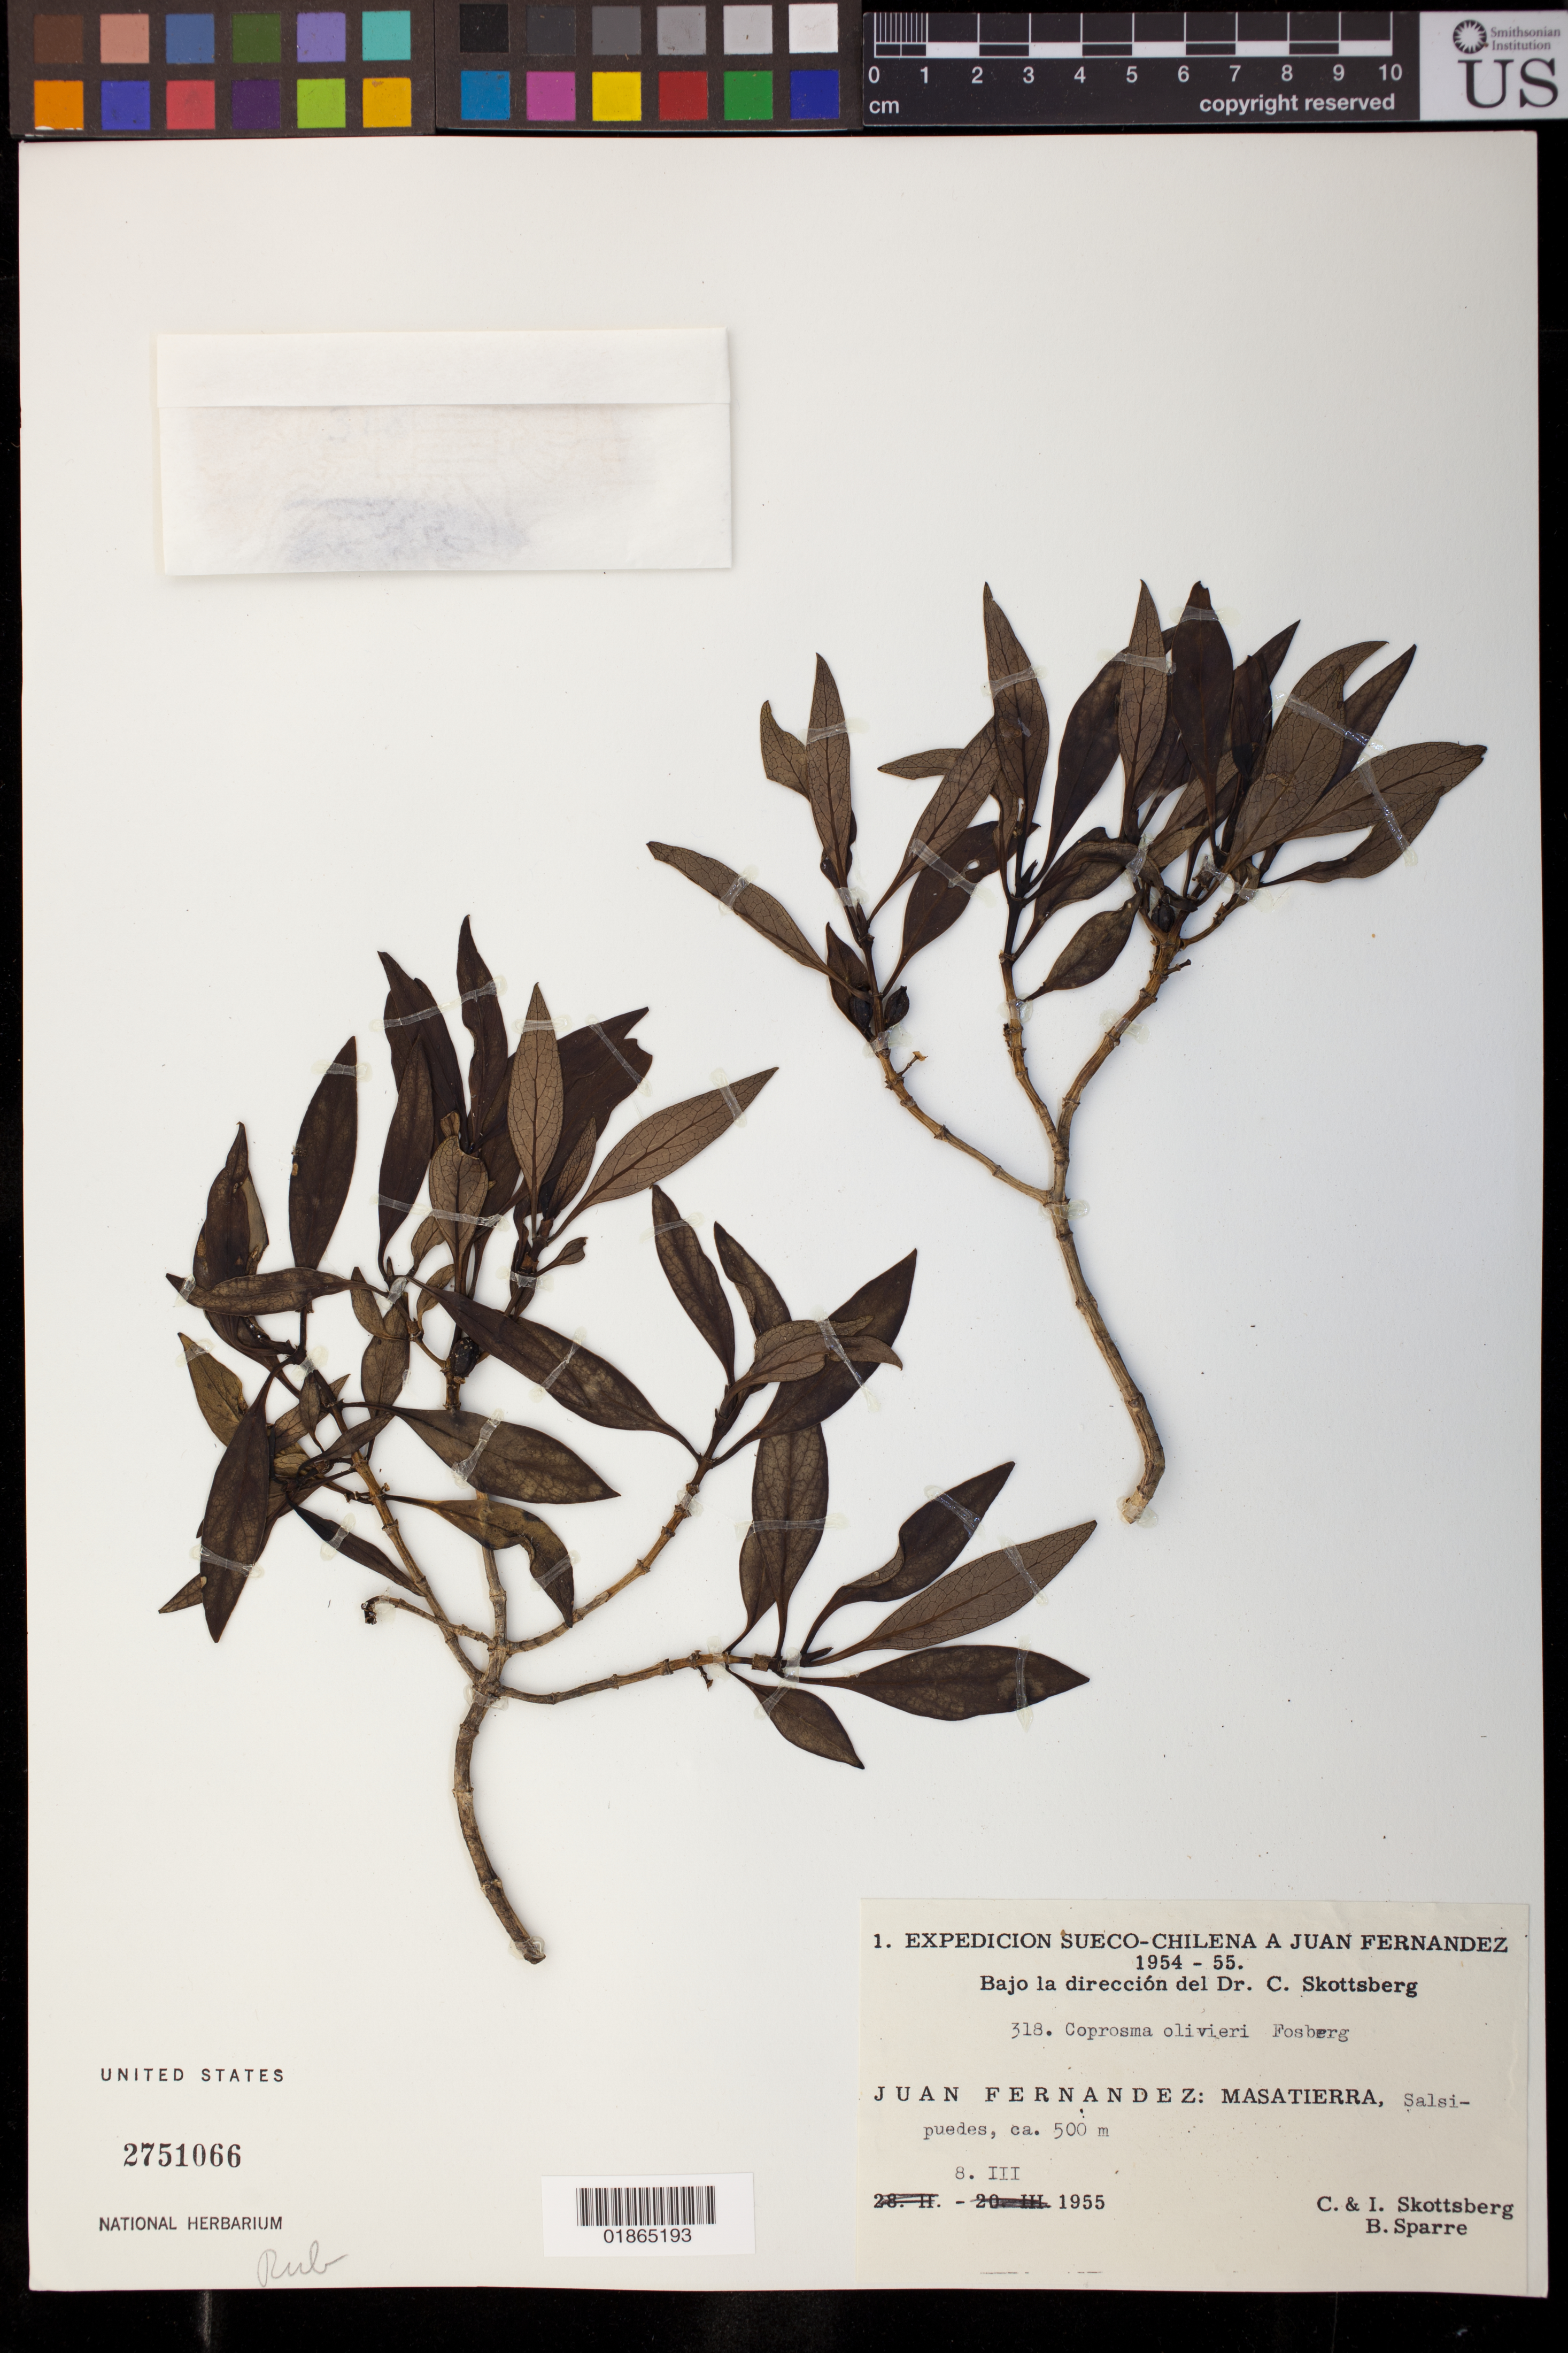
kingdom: Plantae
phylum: Tracheophyta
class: Magnoliopsida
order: Gentianales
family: Rubiaceae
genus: Coprosma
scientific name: Coprosma oliveri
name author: Fosberg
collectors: C. Skottsberg, I. Skottsberg & B. Sparre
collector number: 318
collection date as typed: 8.III 1955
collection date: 1955-03-08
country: Chile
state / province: Valparaíso (V)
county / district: Juan Fernandez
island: Mas a Tierra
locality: Juan Fernandez, Masatierra: Salsipuedes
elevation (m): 500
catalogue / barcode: US 2751066